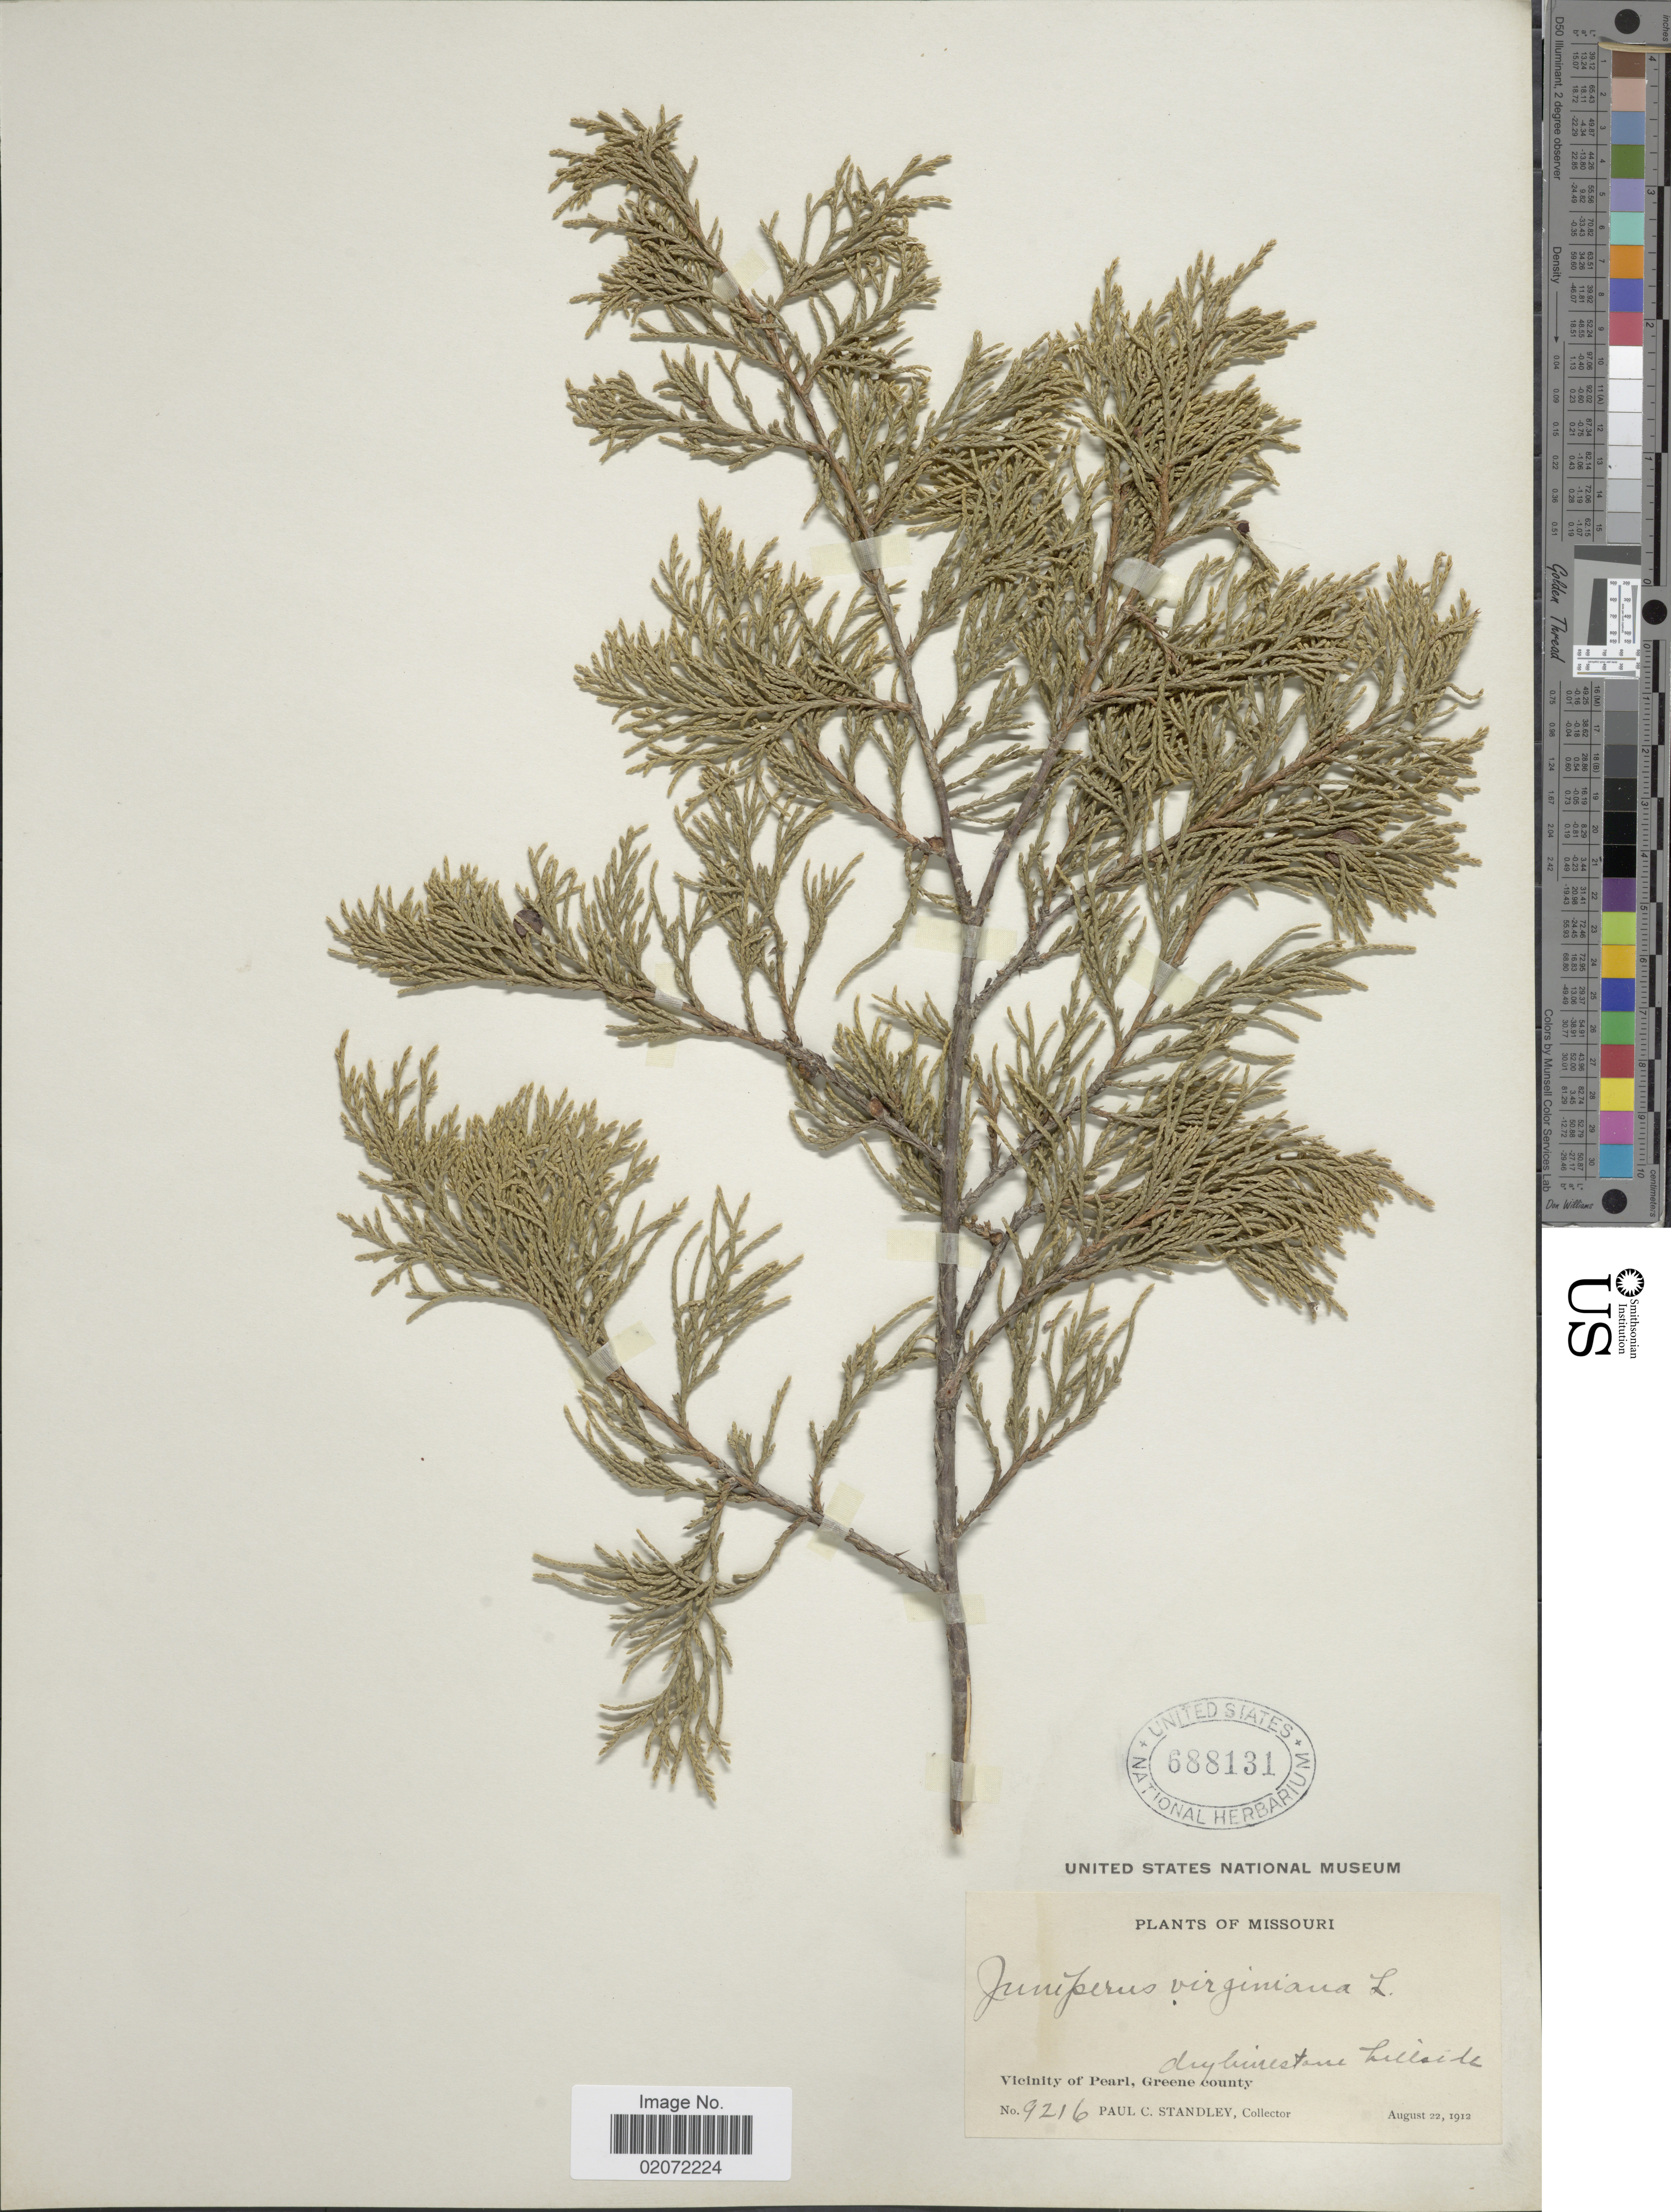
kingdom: Plantae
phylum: Tracheophyta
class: Pinopsida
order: Pinales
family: Cupressaceae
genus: Juniperus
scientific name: Juniperus virginiana var. pyramidalis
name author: Carrière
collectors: P. C. Standley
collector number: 9216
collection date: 1912-08-22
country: United States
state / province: Missouri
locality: Vicinity of Pearl, Green County.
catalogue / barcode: US 688131